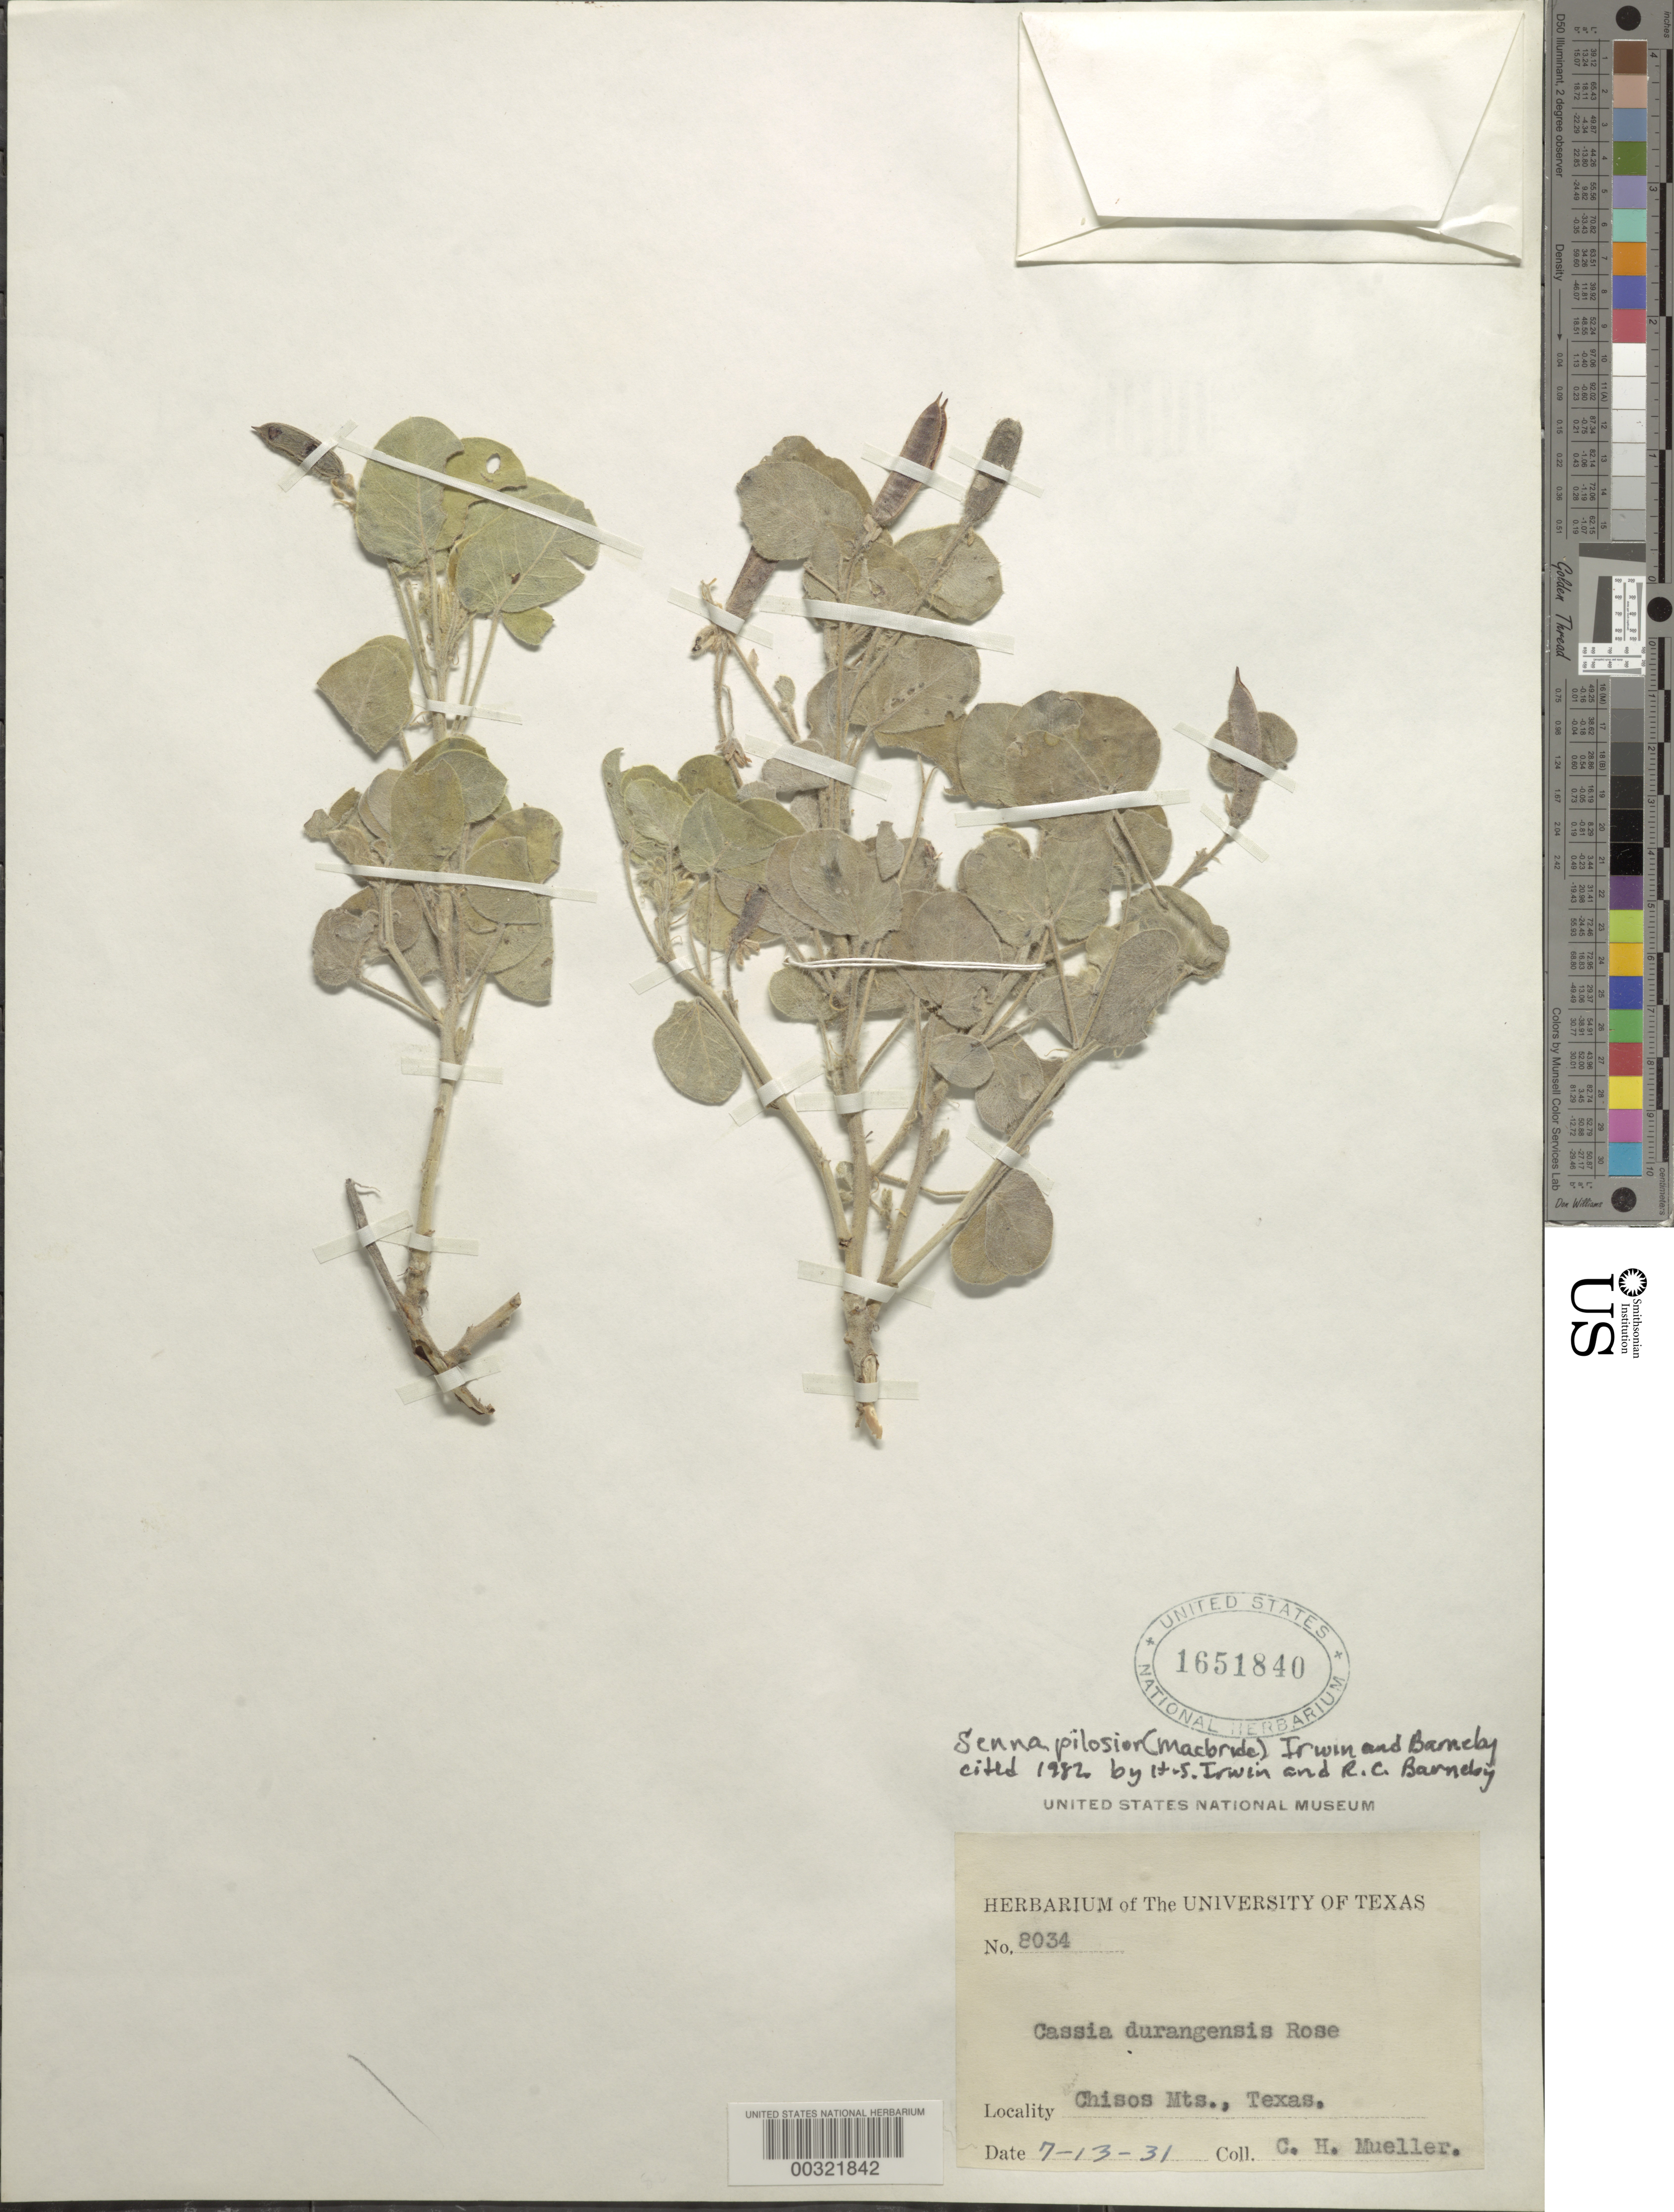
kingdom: Plantae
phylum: Tracheophyta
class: Magnoliopsida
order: Fabales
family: Fabaceae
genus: Senna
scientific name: Senna pilosior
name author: (B.L. Rob. ex J.F. Macbr.) H.S. Irwin & Barneby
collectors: C. H. Muller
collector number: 8034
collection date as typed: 13 Jul 1931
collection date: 1931-07-13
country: United States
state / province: Texas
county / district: Brewster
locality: Chisos mountains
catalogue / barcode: US 1651840